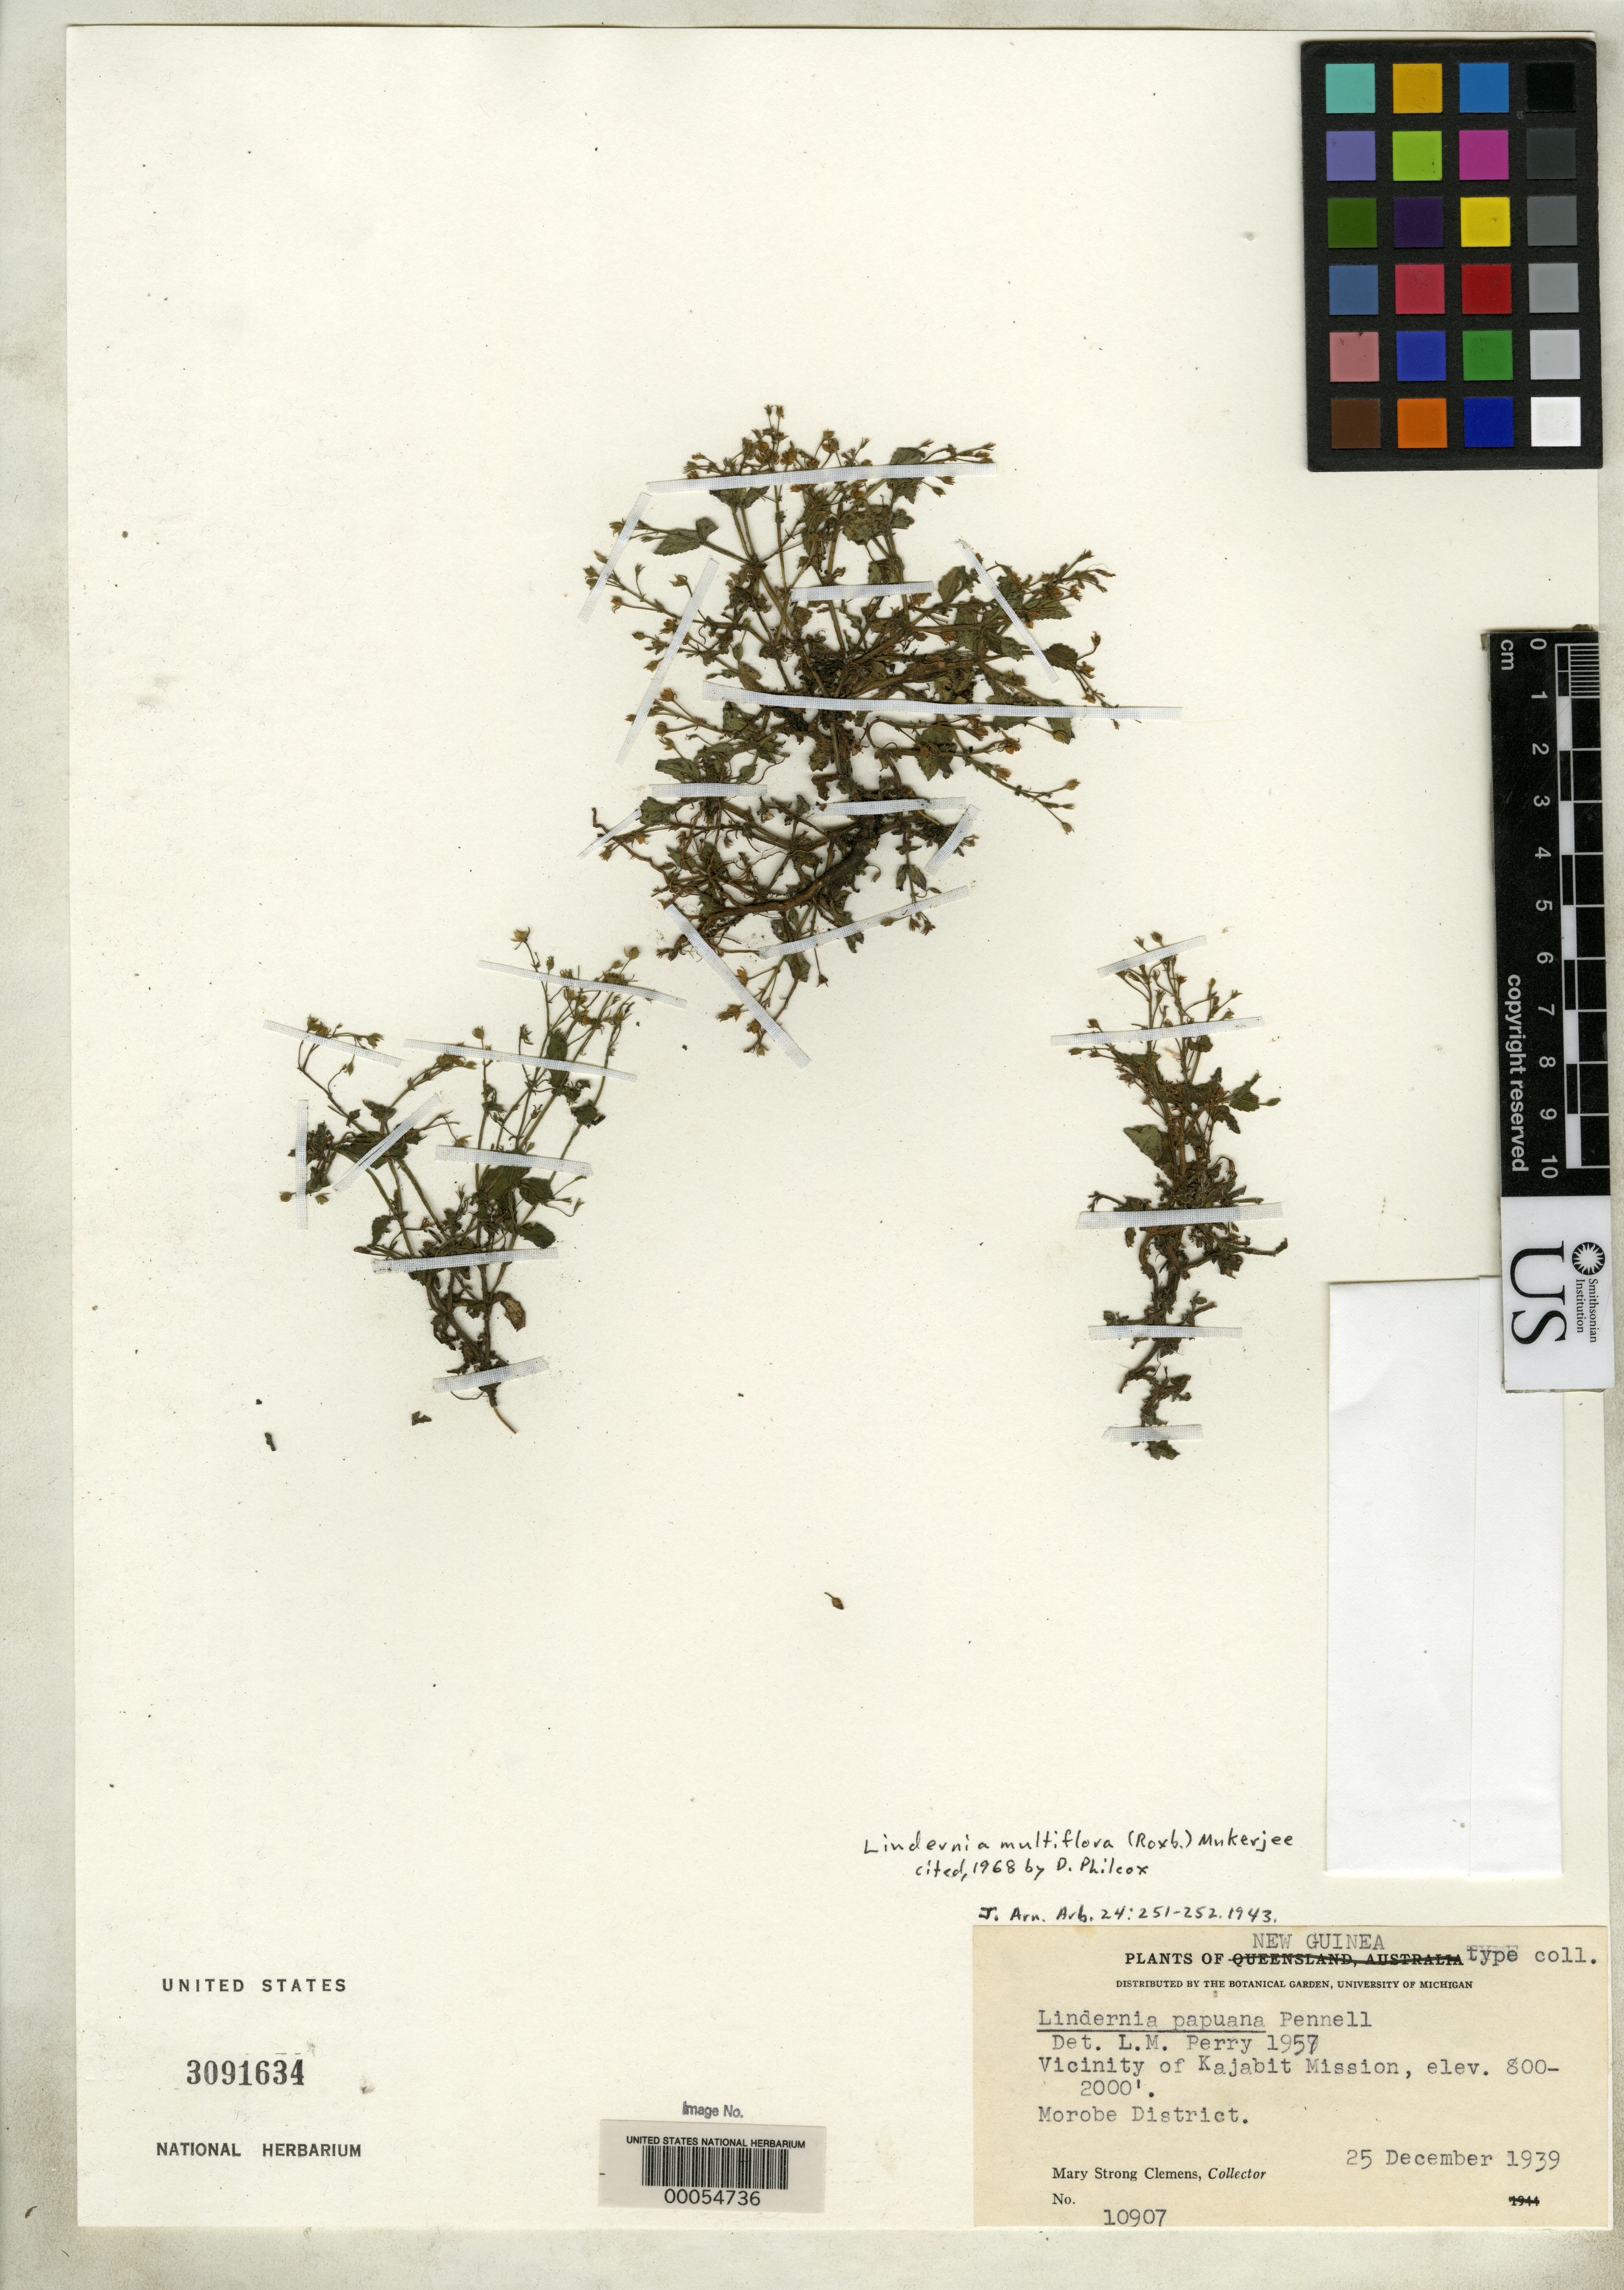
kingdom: Plantae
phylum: Tracheophyta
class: Magnoliopsida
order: Lamiales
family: Linderniaceae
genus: Lindernia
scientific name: Lindernia papuana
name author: Pennell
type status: Isotype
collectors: M. S. Clemens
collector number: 10907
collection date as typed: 25 Dec 1939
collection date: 1939-12-25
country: Papua New Guinea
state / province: Morobe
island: New Guinea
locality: Vicinity of Kajabit Mission.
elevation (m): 244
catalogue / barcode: US 3091634